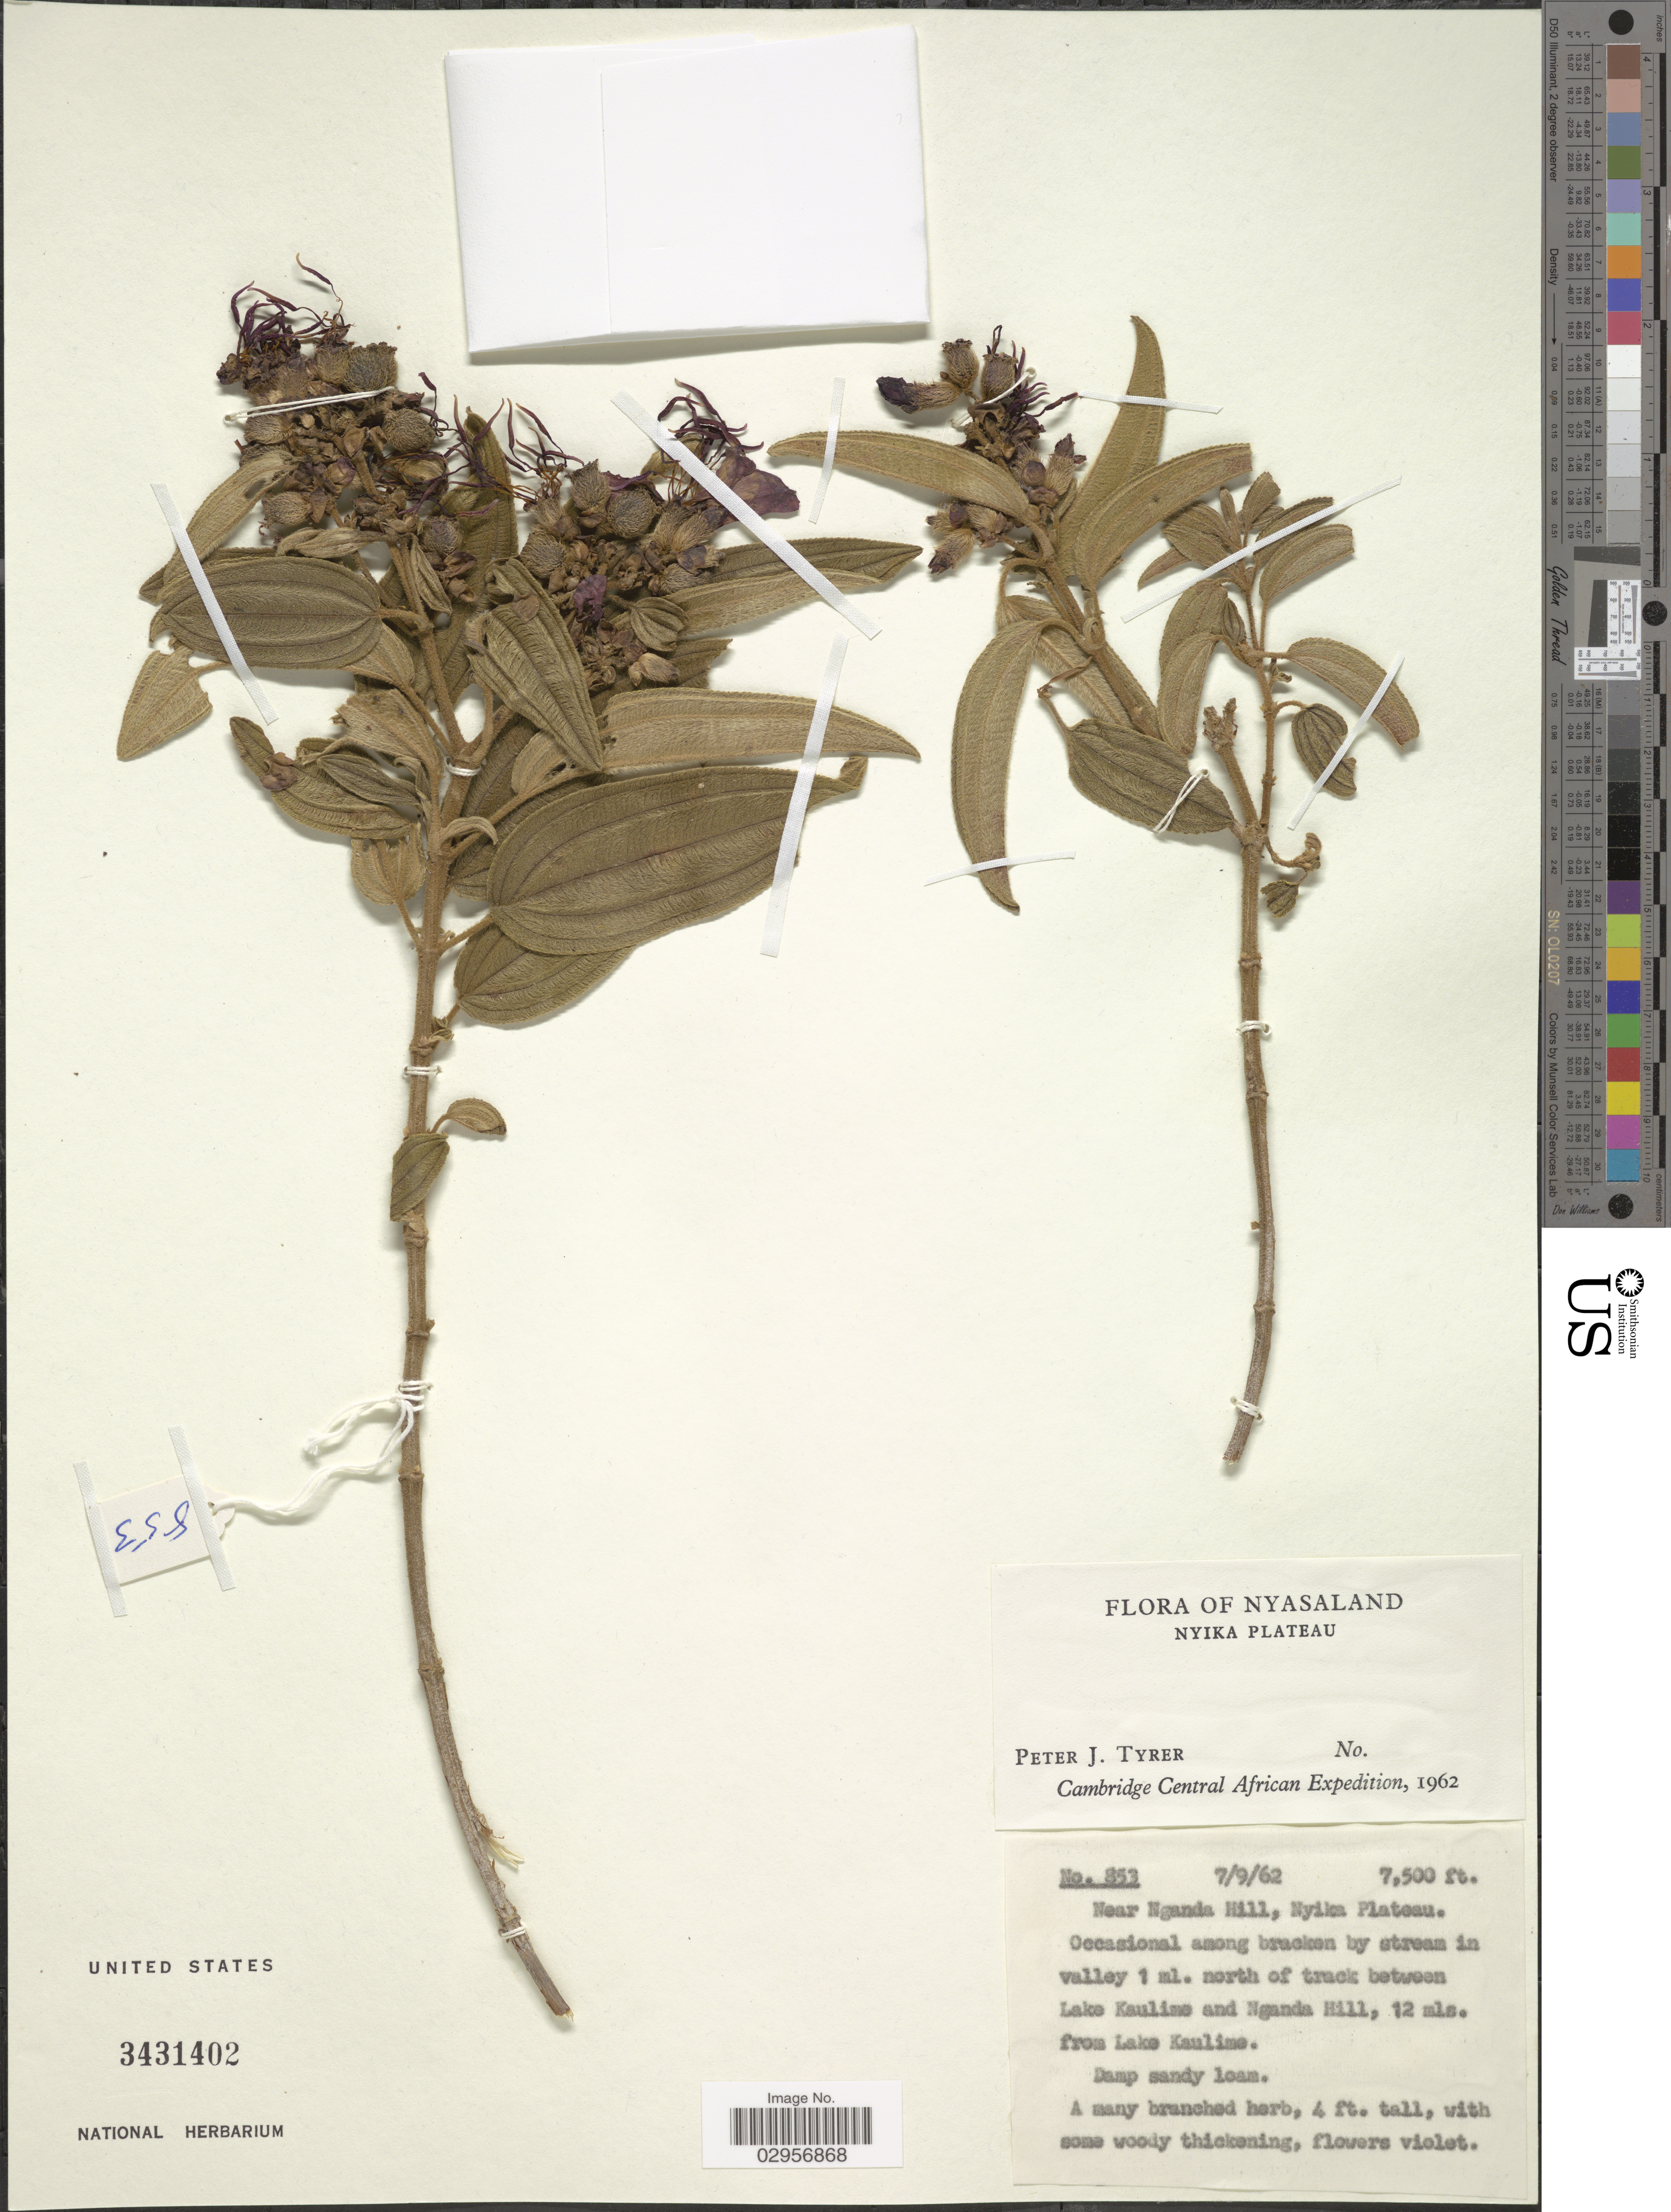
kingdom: Plantae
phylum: Tracheophyta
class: Magnoliopsida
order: Myrtales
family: Melastomataceae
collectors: P. Tyrer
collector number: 853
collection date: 1962-09-07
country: Malawi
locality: Nyasaland. Nyika Plateau. Central African. Near Nganda Hill. In valley 1 ml. north of track between Lake Kauline and Nganda Hill, 12 mls. from Lake Kaulime.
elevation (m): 2286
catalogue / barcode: US 3431402